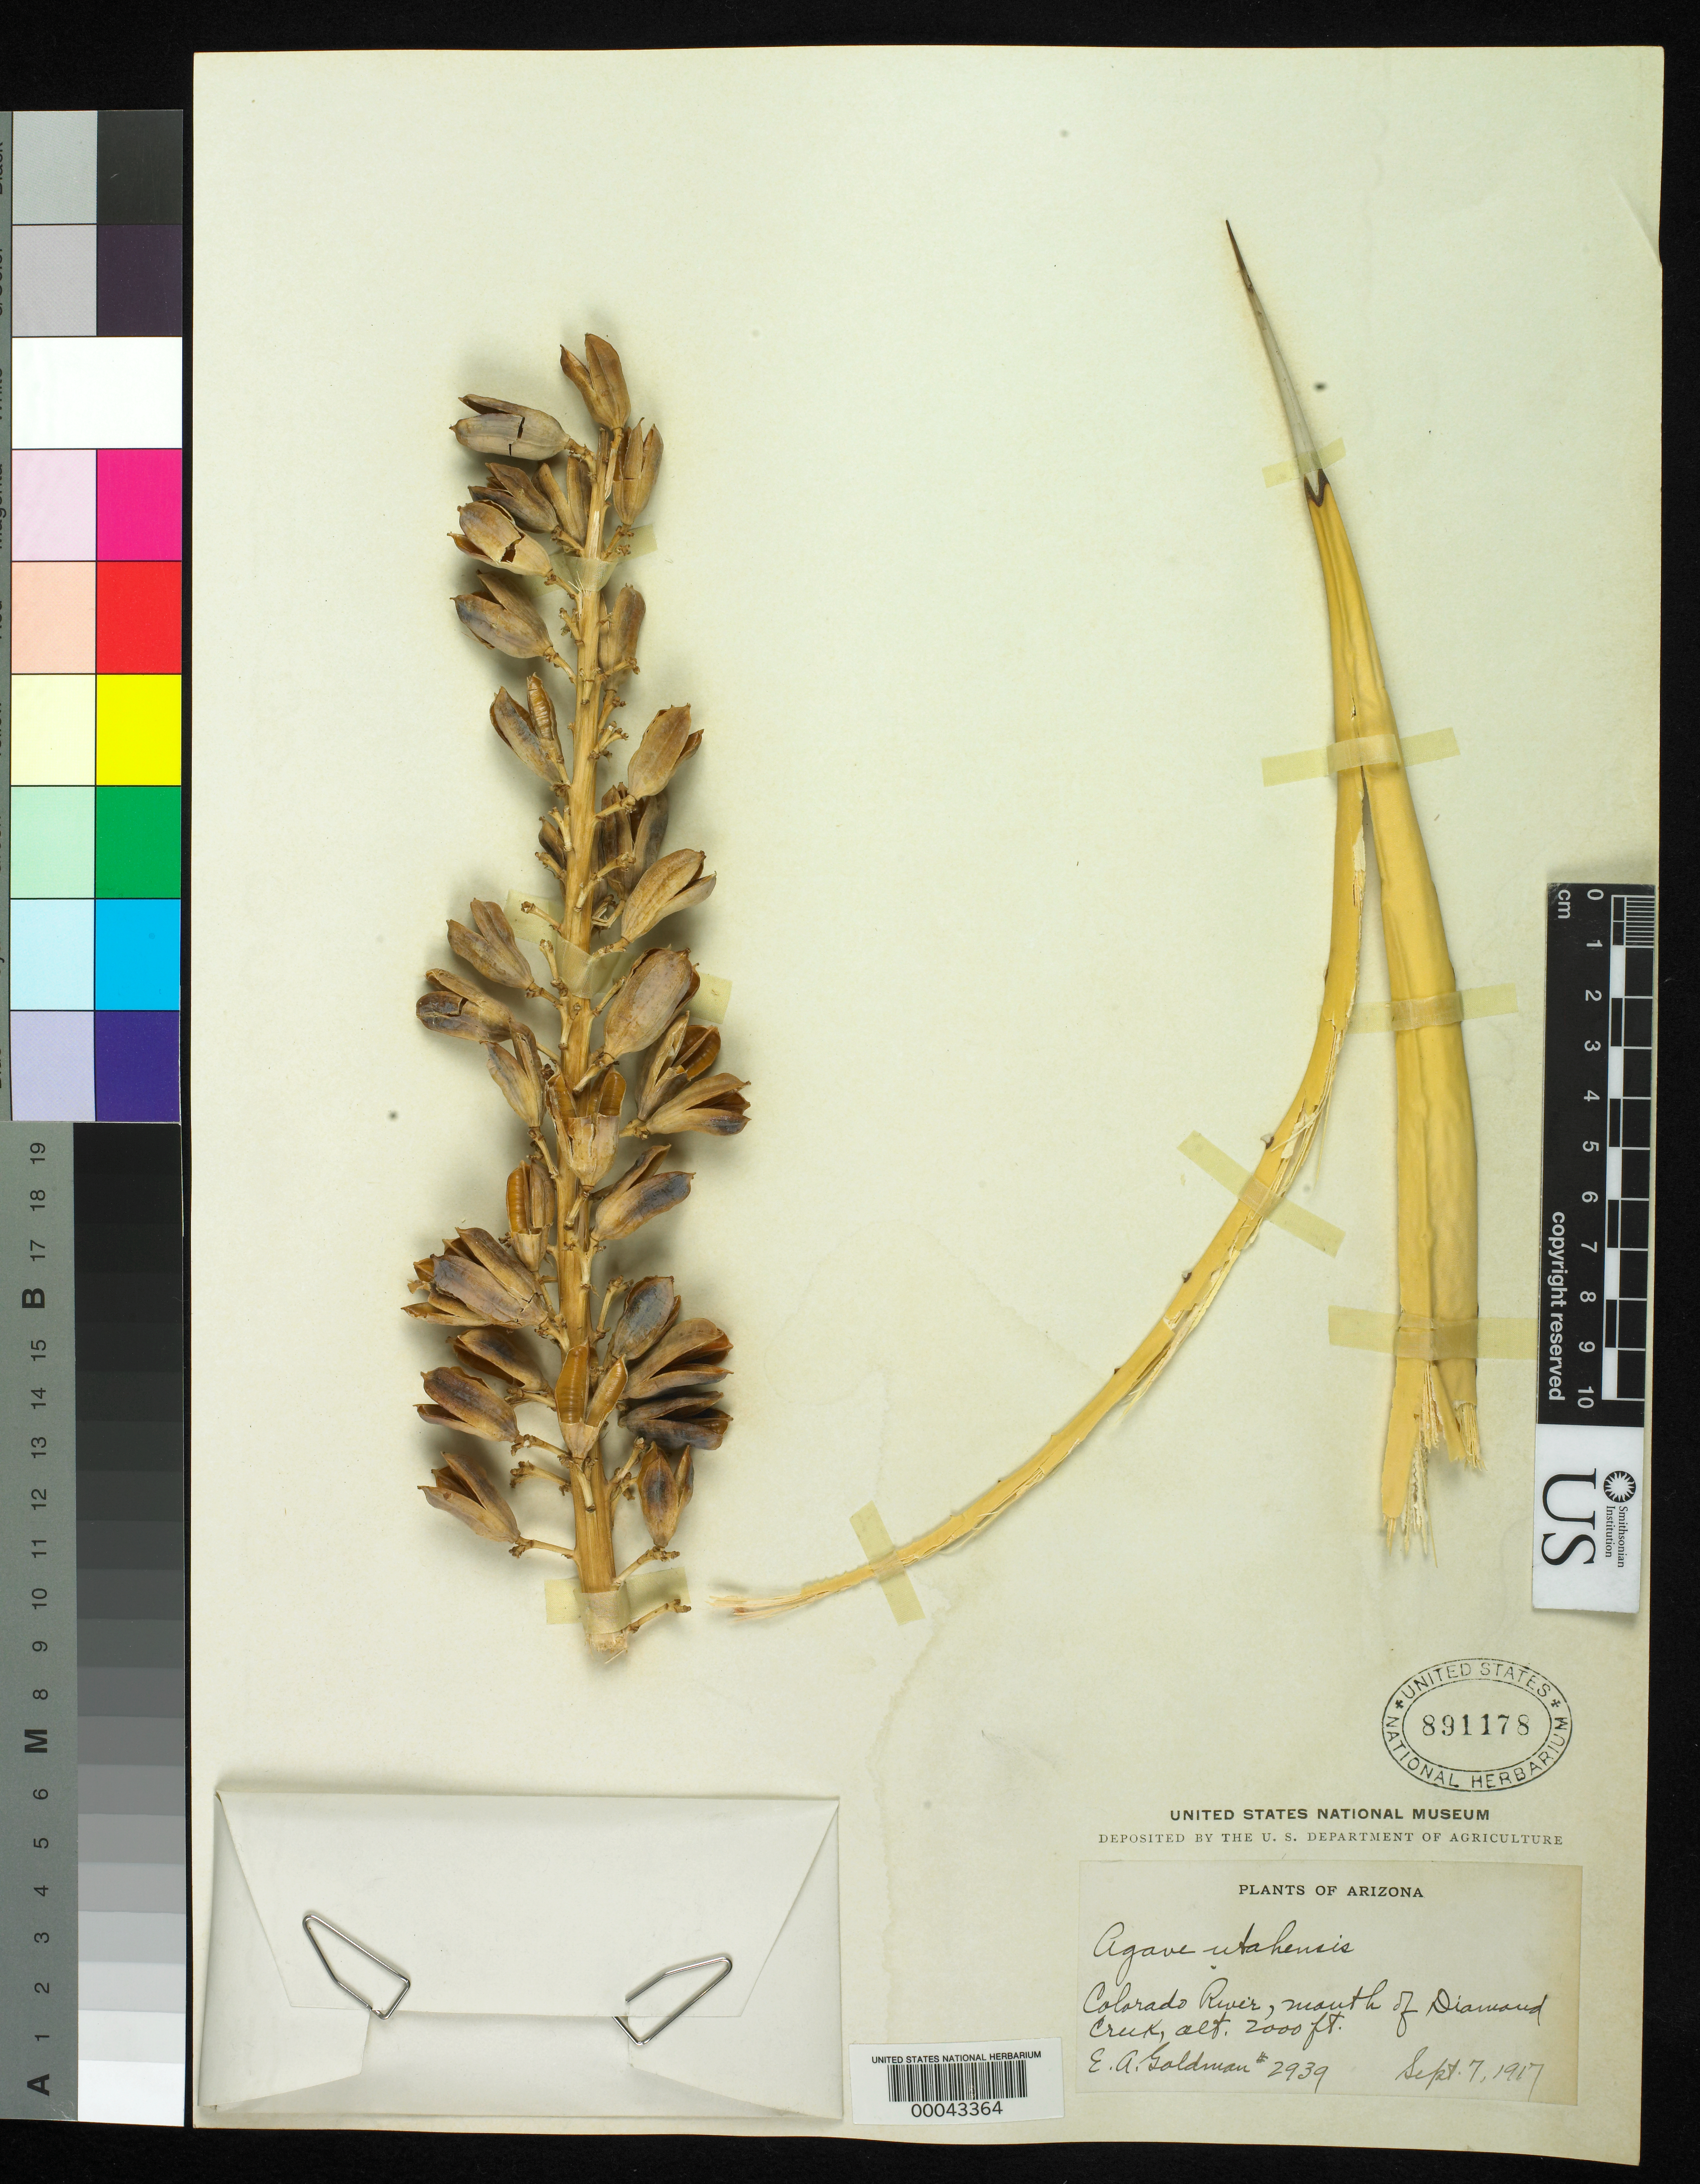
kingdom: Plantae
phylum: Tracheophyta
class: Liliopsida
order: Asparagales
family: Asparagaceae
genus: Agave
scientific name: Agave utahensis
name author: Engelm.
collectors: E. A. Goldman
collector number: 2939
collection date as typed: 07 Sep 1917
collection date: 1917-09-07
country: United States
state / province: Arizona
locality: Colorado river, mouth of diamond creek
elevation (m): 610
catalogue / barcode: US 891178